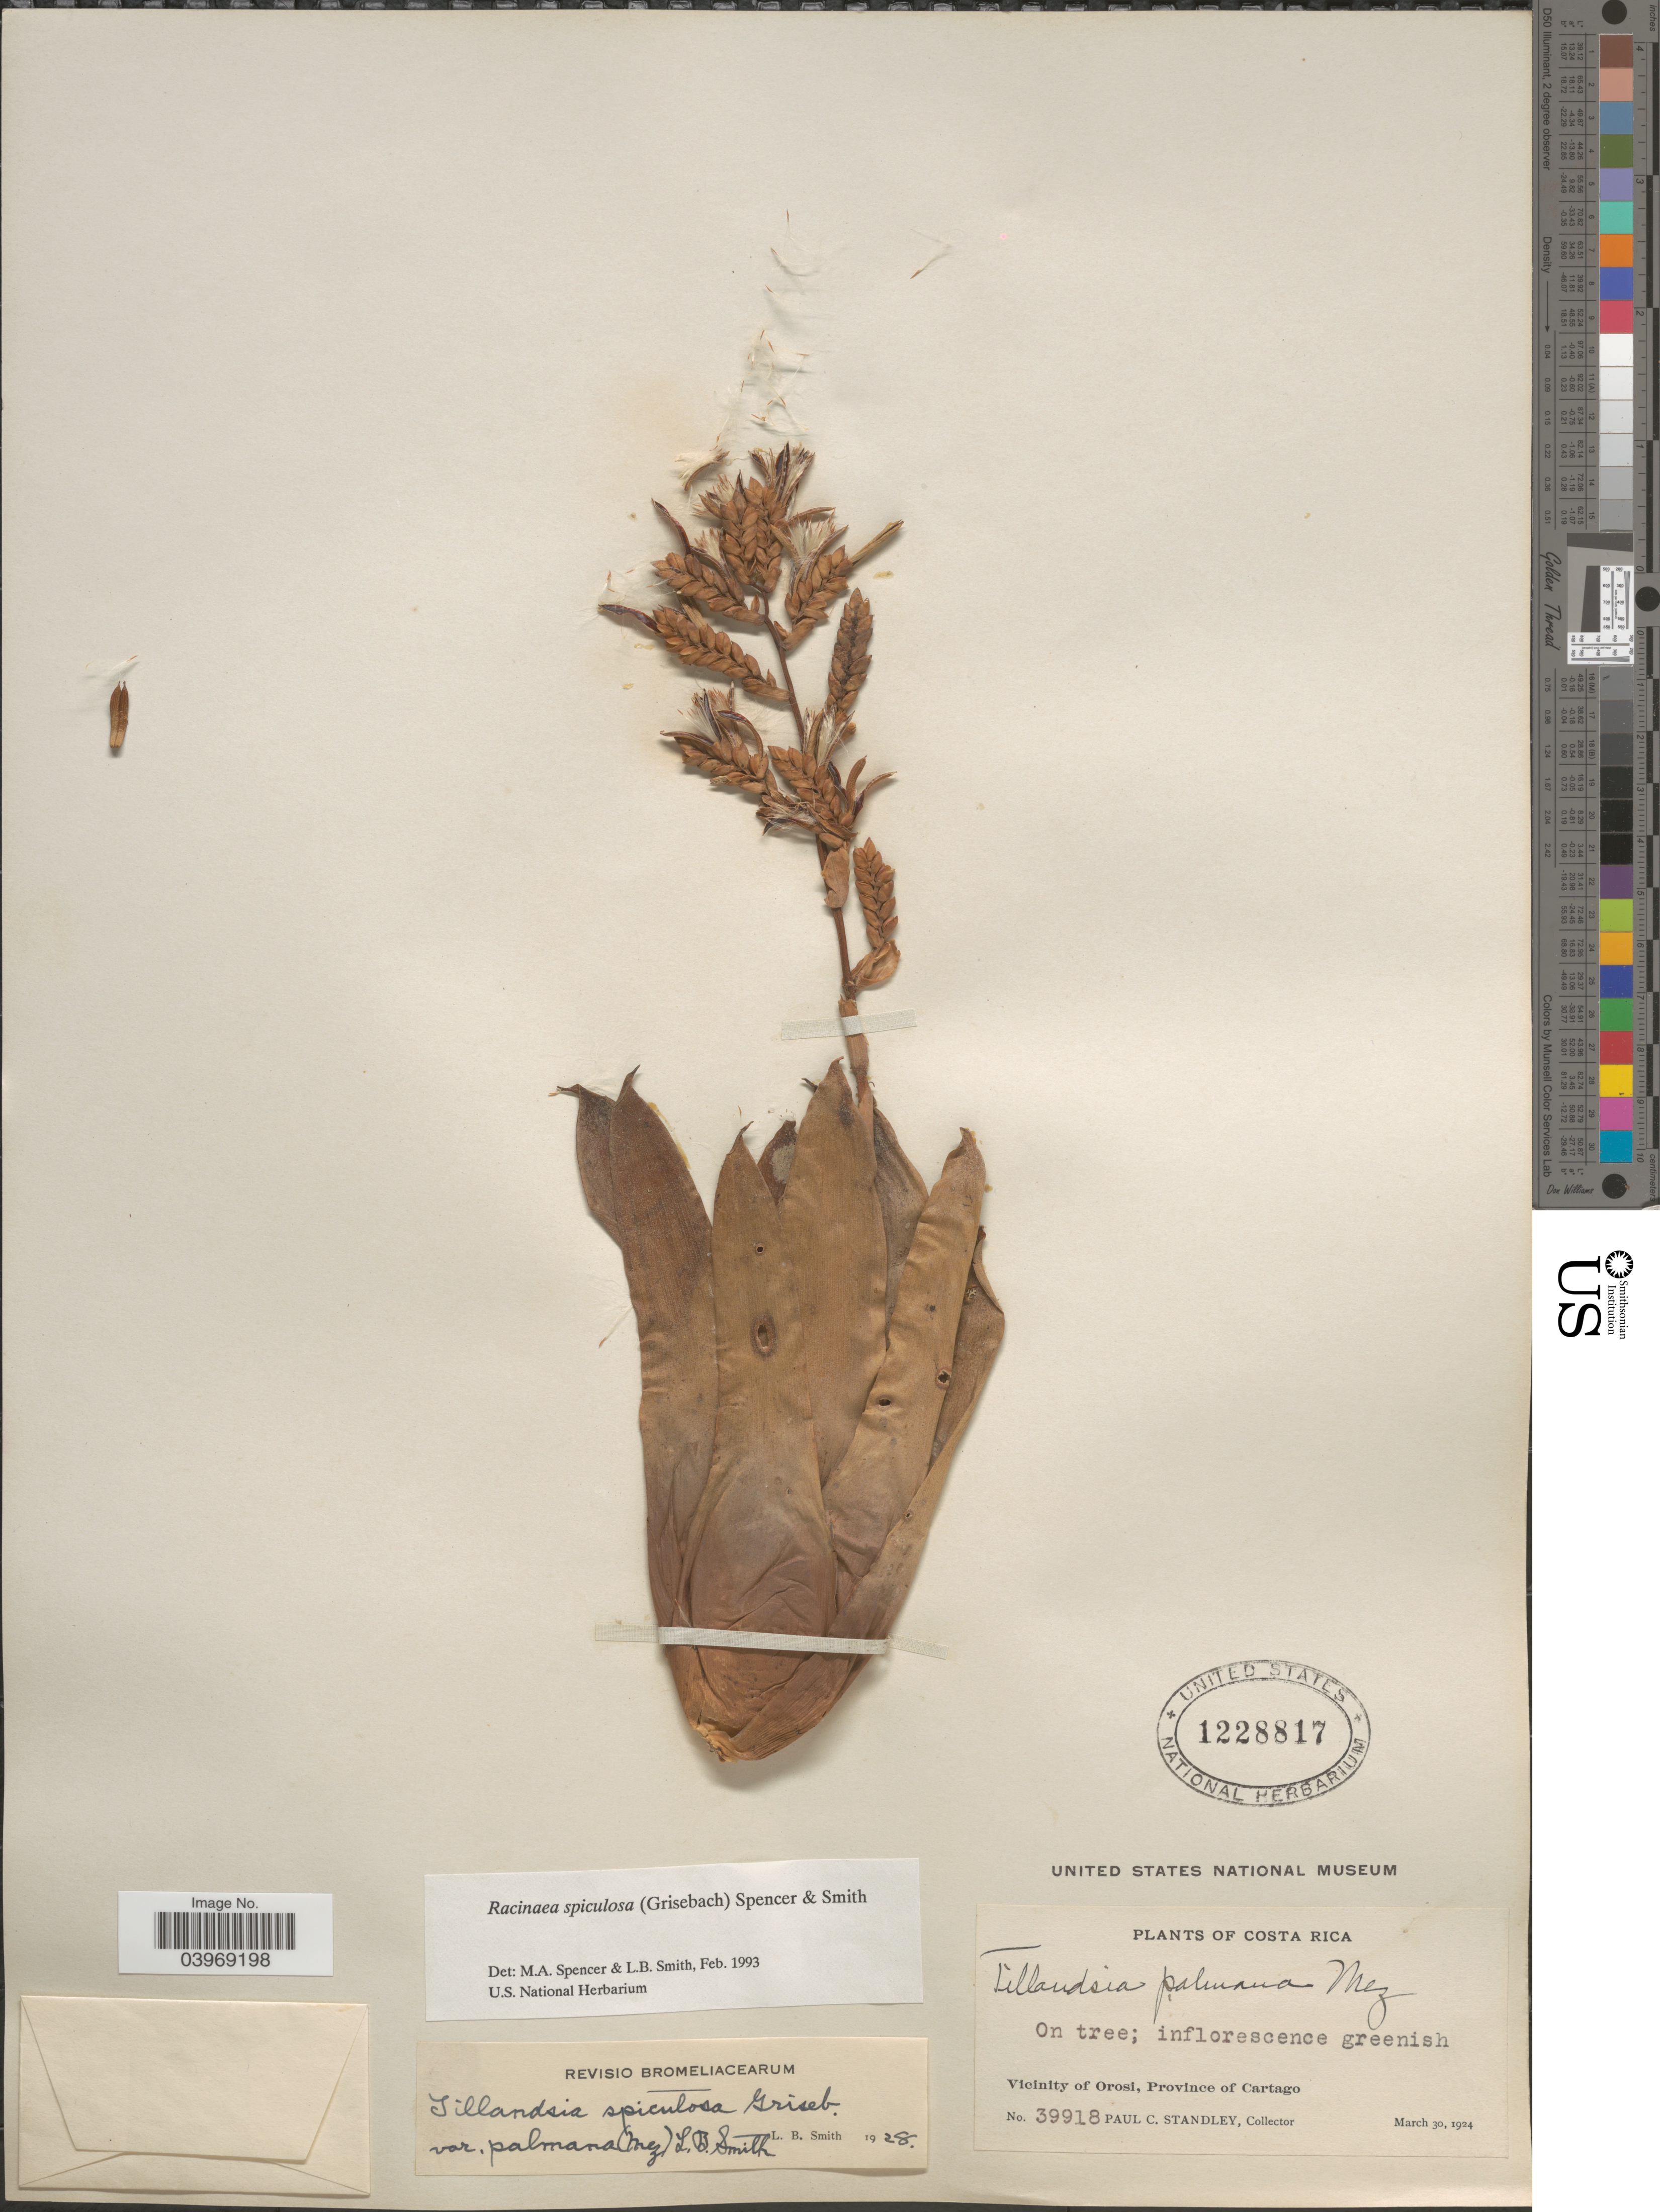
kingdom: Plantae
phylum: Tracheophyta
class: Liliopsida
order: Poales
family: Bromeliaceae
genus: Racinaea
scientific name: Racinaea spiculosa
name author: (Griseb.) M.A. Spencer & L.B. Sm.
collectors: P. C. Standley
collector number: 39918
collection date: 1924-03-30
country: Costa Rica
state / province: Cartago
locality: Vicinity of Orosi.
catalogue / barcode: US 1228817